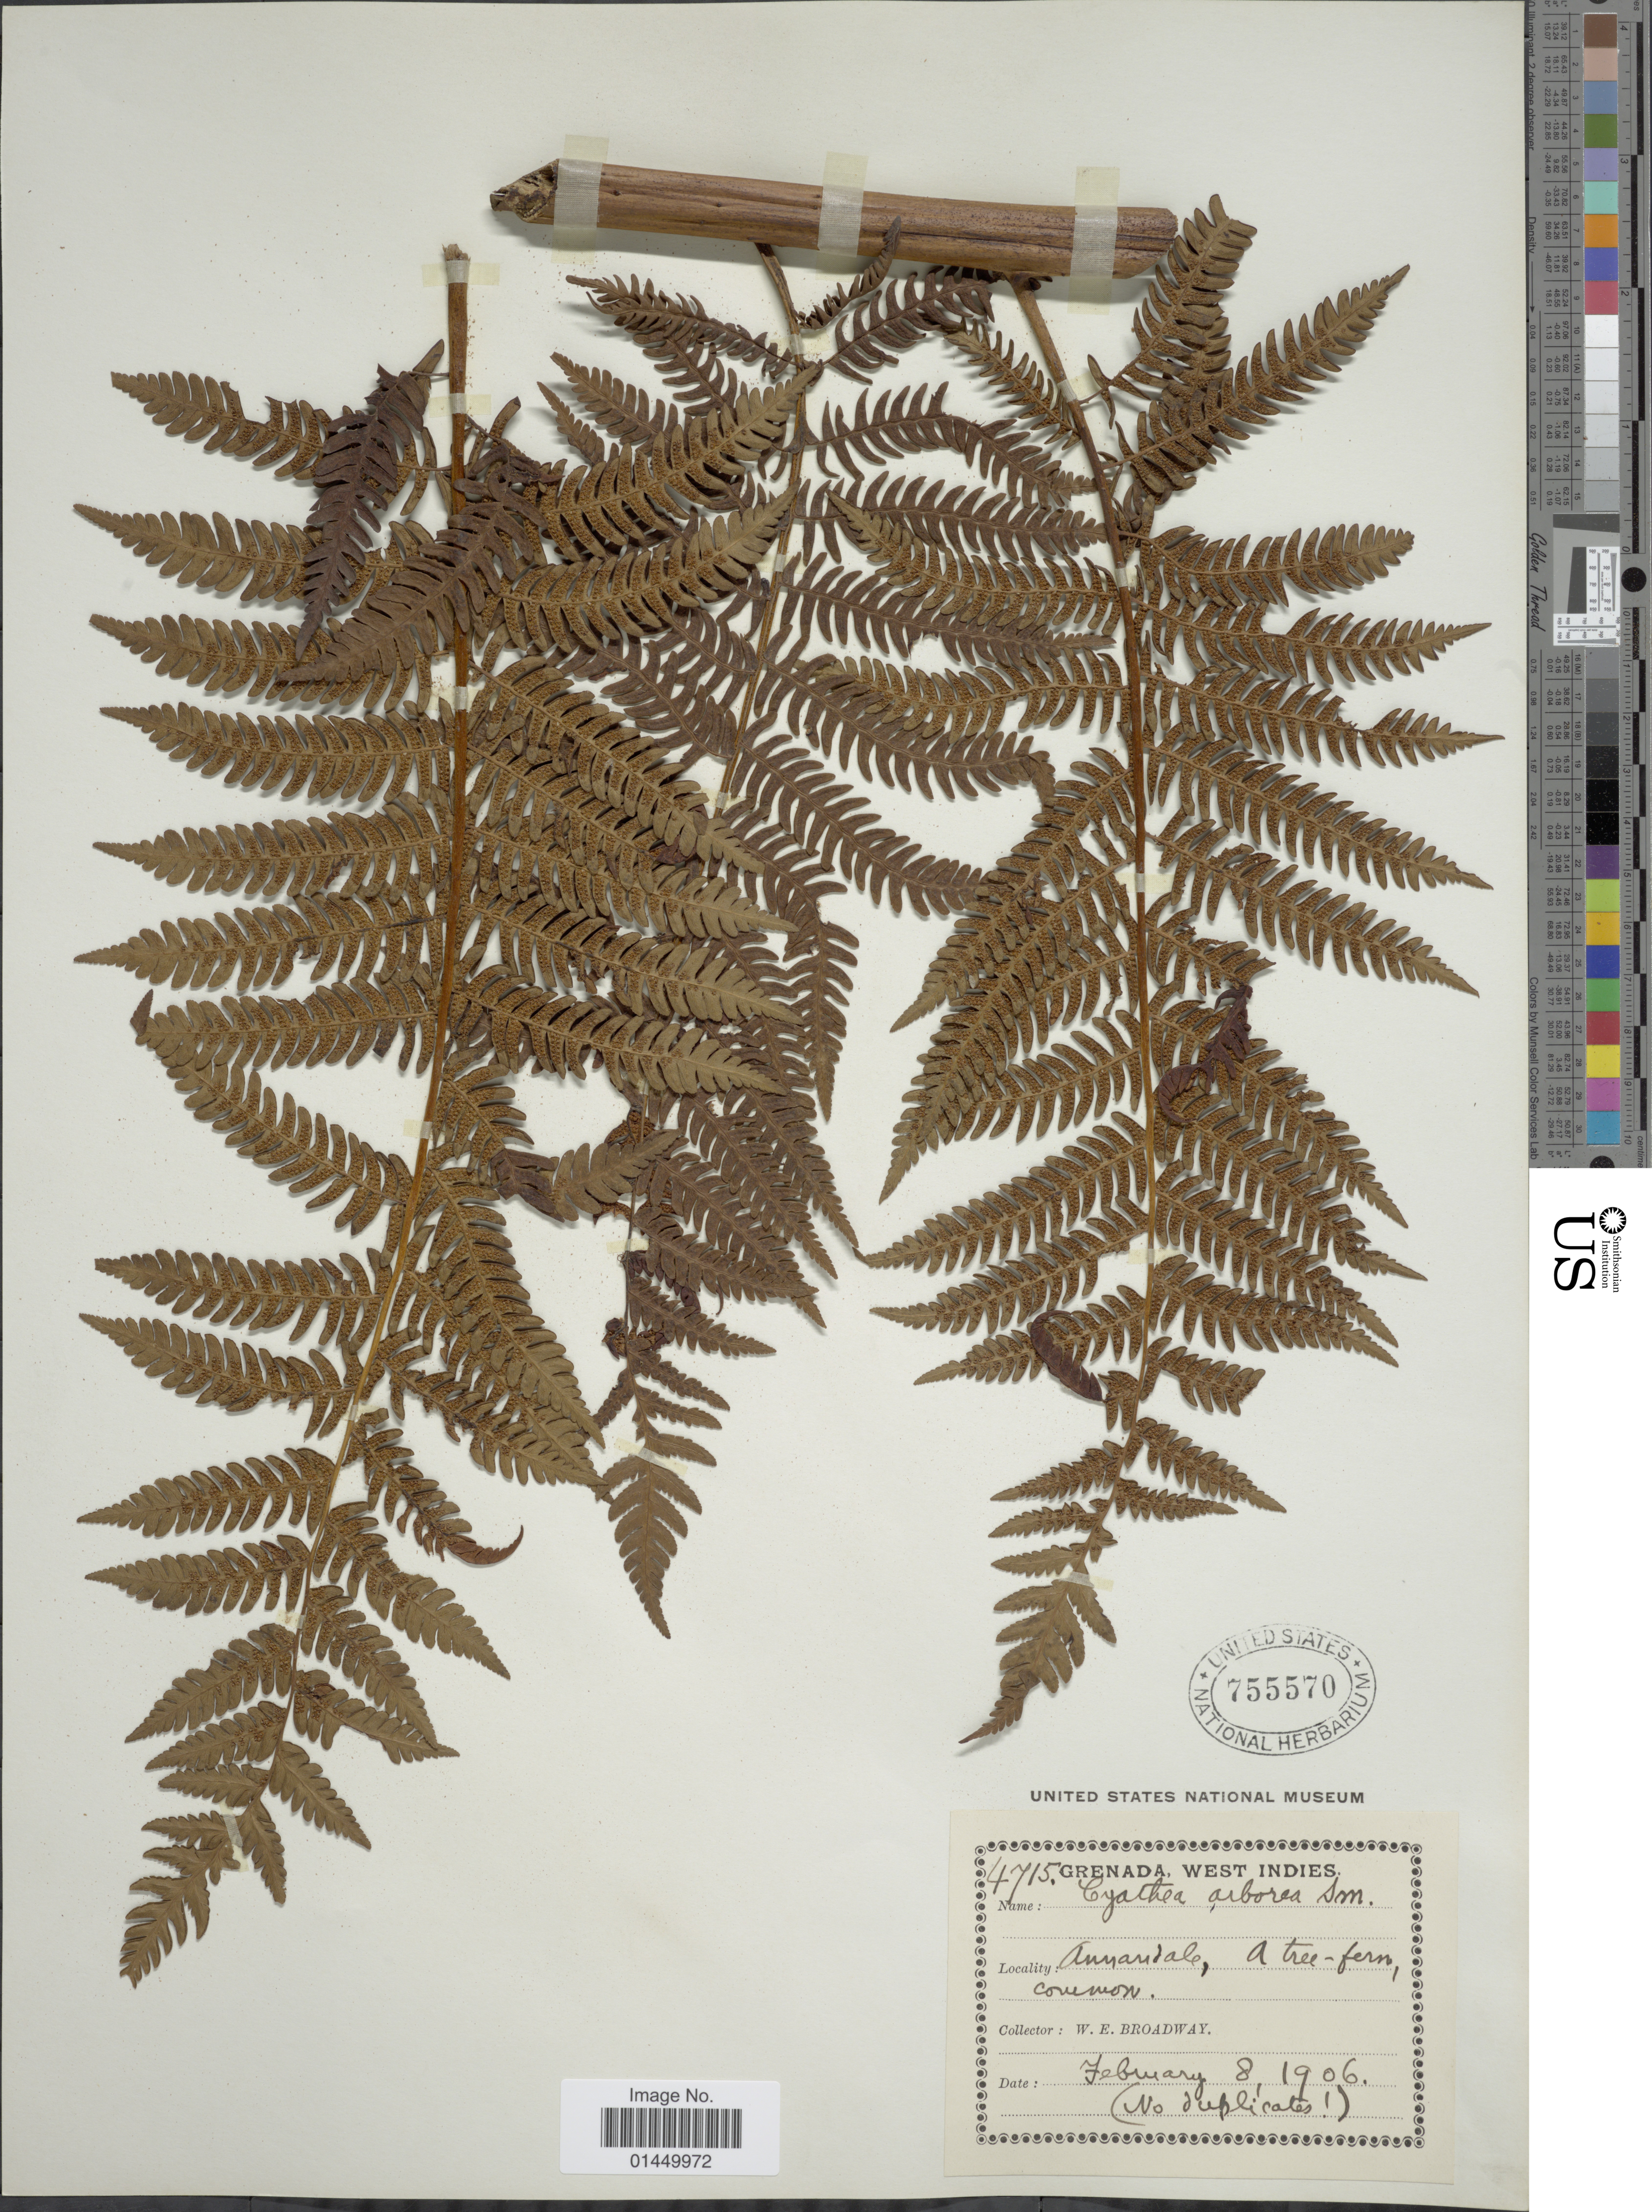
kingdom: Plantae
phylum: Tracheophyta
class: Polypodiopsida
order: Cyatheales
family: Cyatheaceae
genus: Cyathea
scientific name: Cyathea arborea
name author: (L.) Sm.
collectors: W. E. Broadway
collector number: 4715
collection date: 1906-02-08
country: Grenada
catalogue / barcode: US 755570